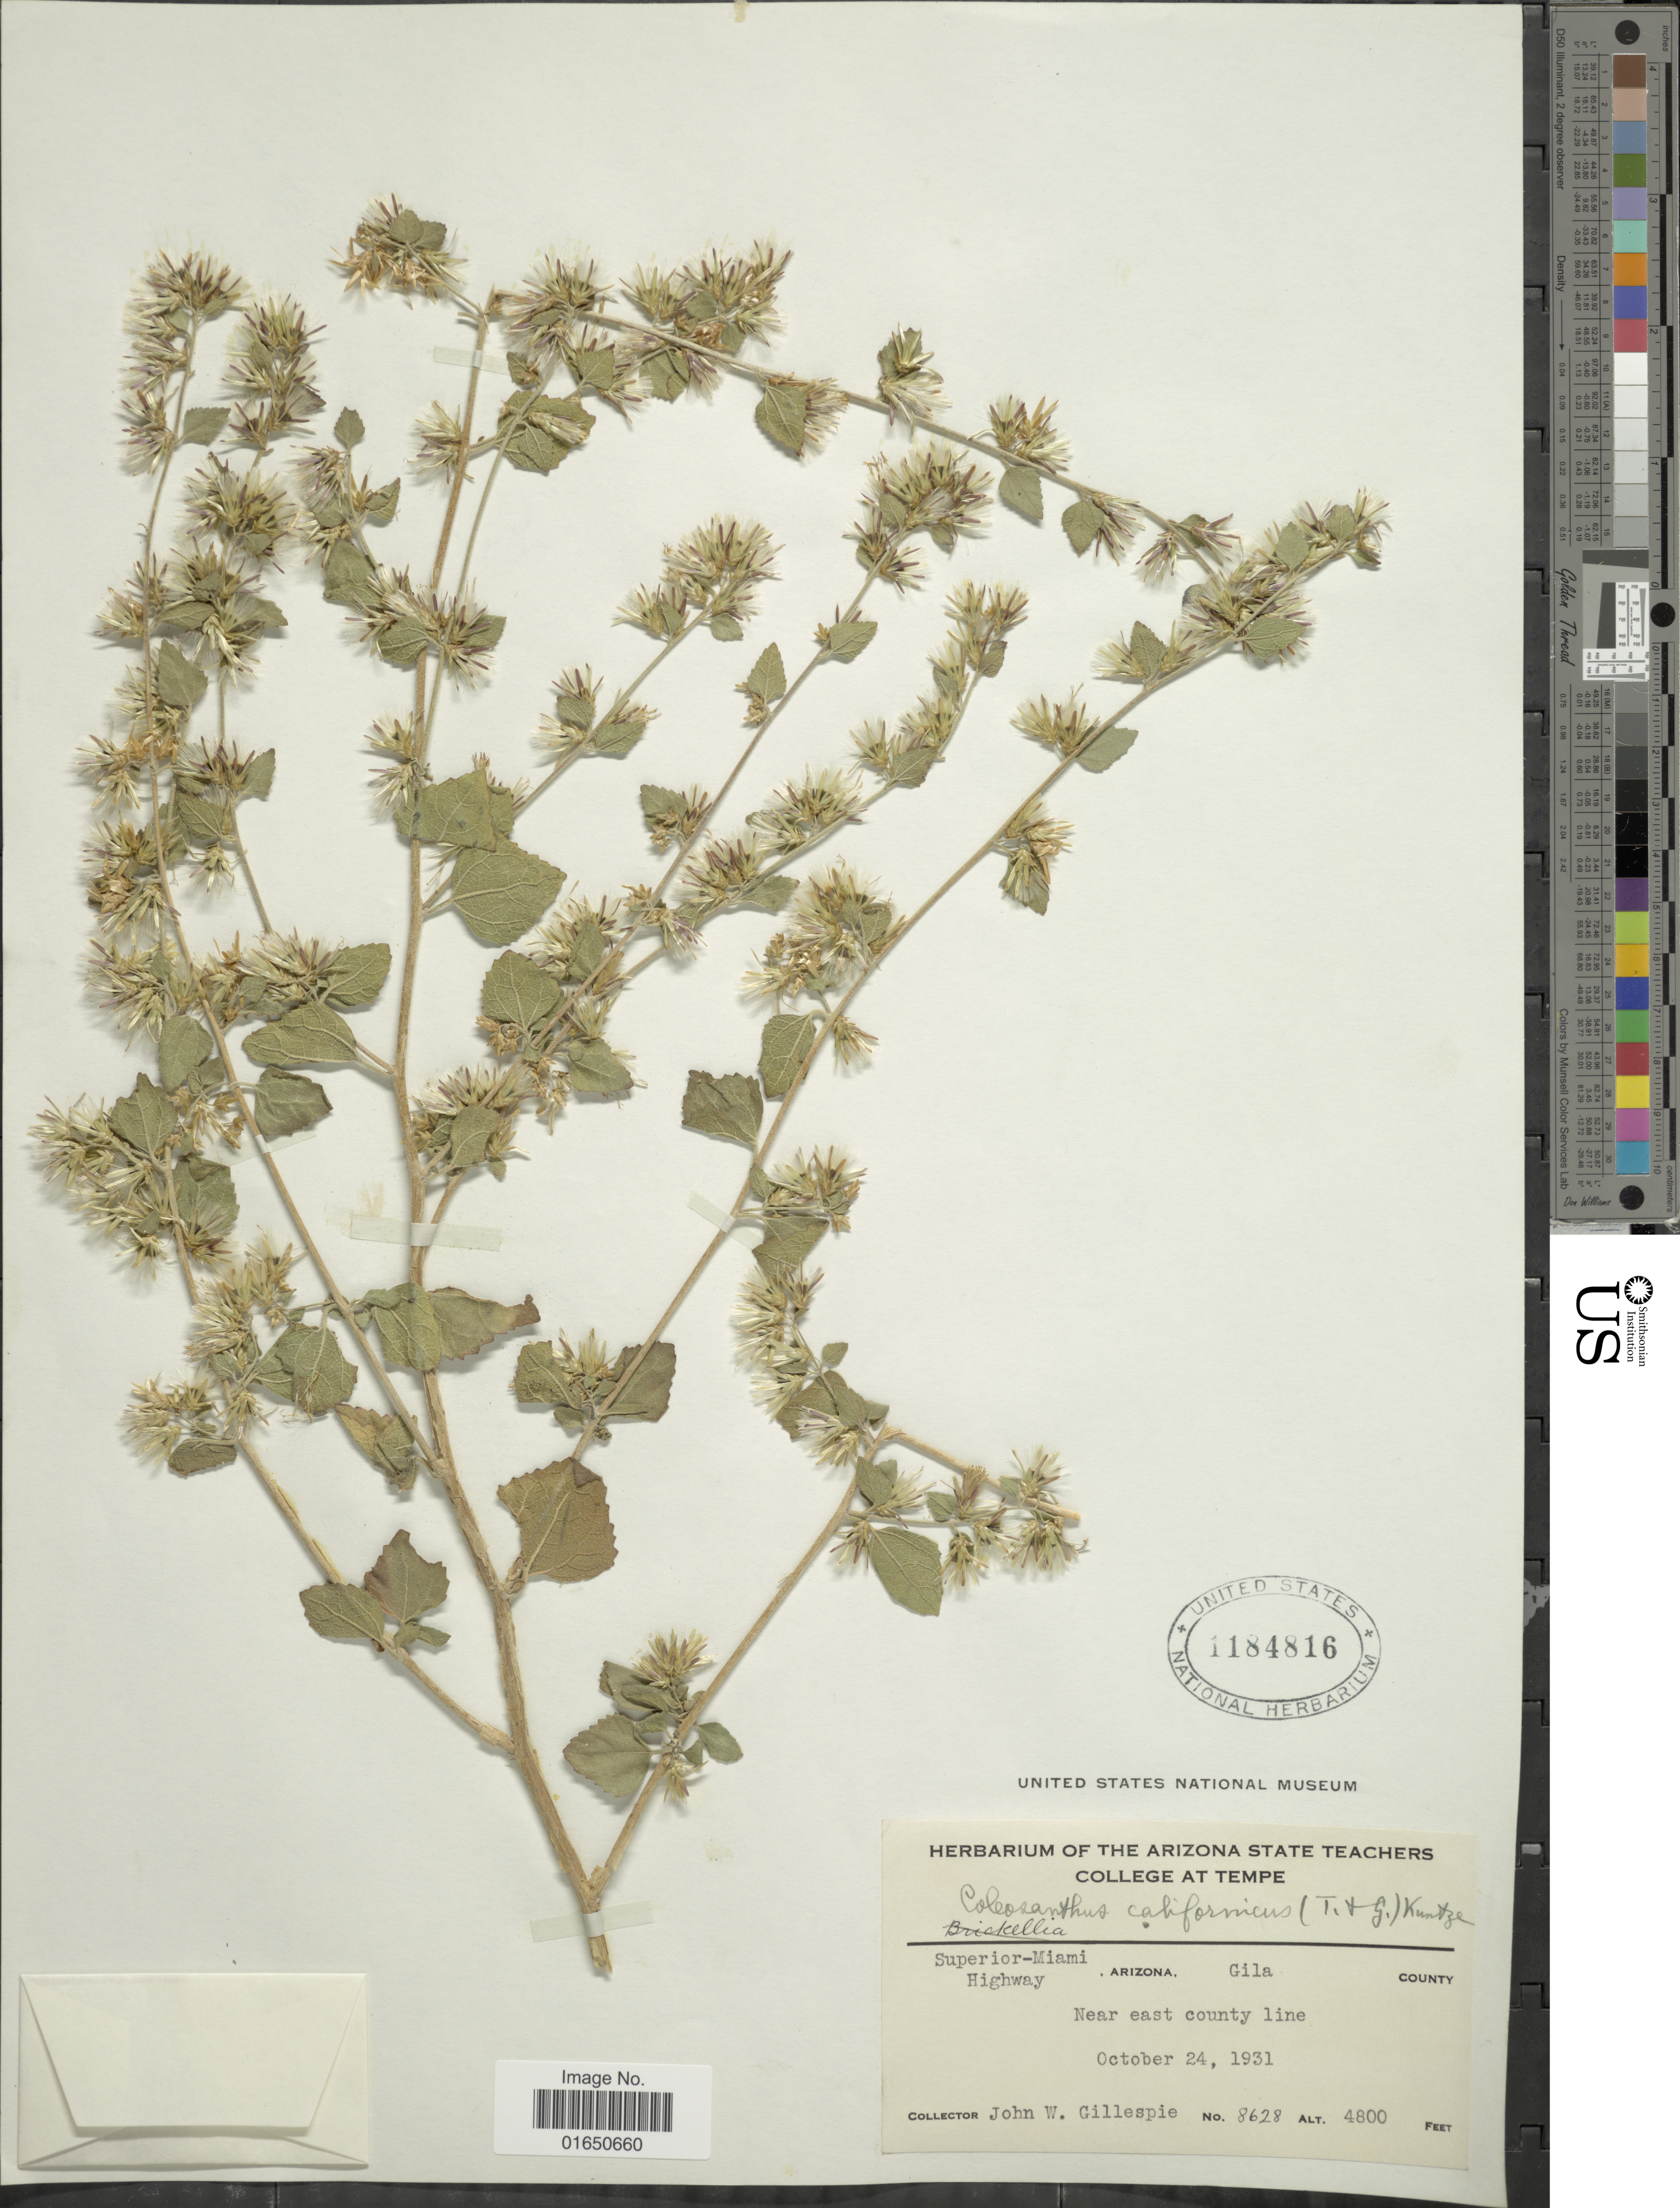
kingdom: Plantae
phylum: Tracheophyta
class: Magnoliopsida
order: Asterales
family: Asteraceae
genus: Brickellia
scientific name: Brickellia californica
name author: (Torr. & A. Gray) A. Gray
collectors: J. W. Gillespie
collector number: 8628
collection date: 1931-10-24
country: United States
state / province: Arizona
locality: Superior-Miami Highway. Gila County. Near east county line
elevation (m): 1463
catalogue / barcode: US 1184816